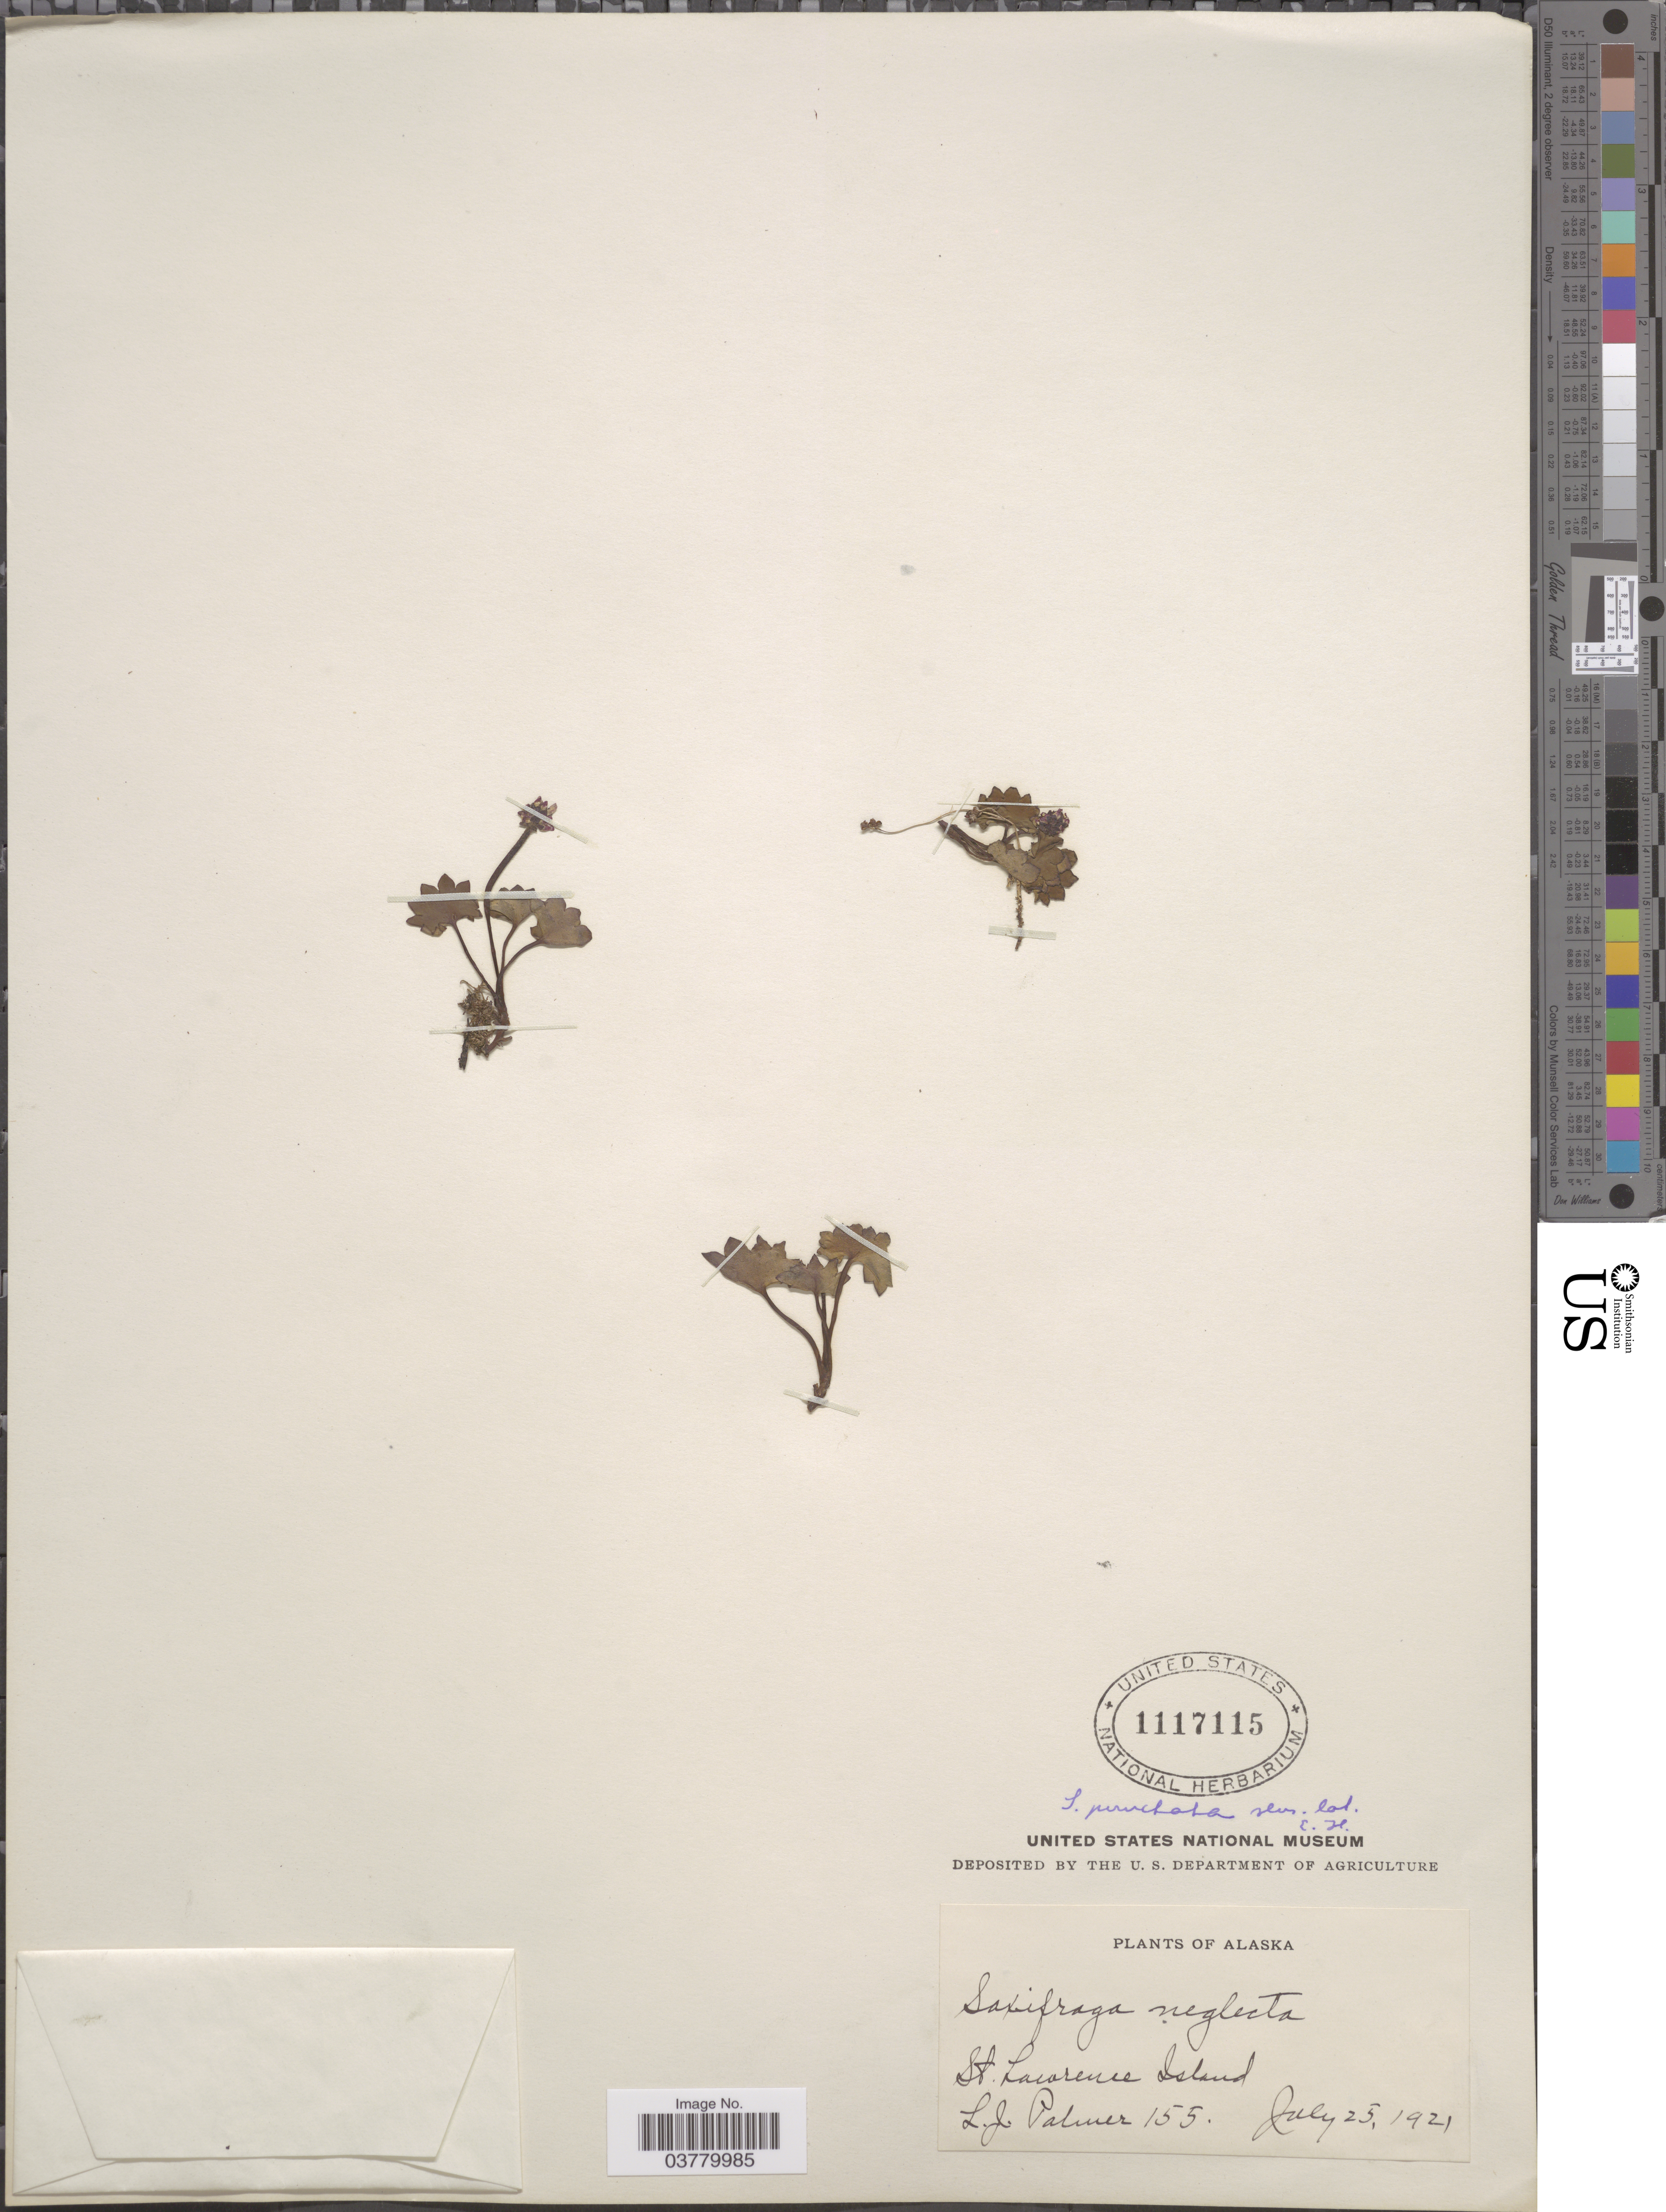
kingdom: Plantae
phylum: Tracheophyta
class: Magnoliopsida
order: Saxifragales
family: Saxifragaceae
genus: Micranthes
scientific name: Micranthes nelsoniana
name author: (D. Don) Small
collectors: L. J. Palmer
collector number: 155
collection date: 1921-07-25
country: United States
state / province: Alaska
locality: St. Lawrence Island.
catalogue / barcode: US 1117115